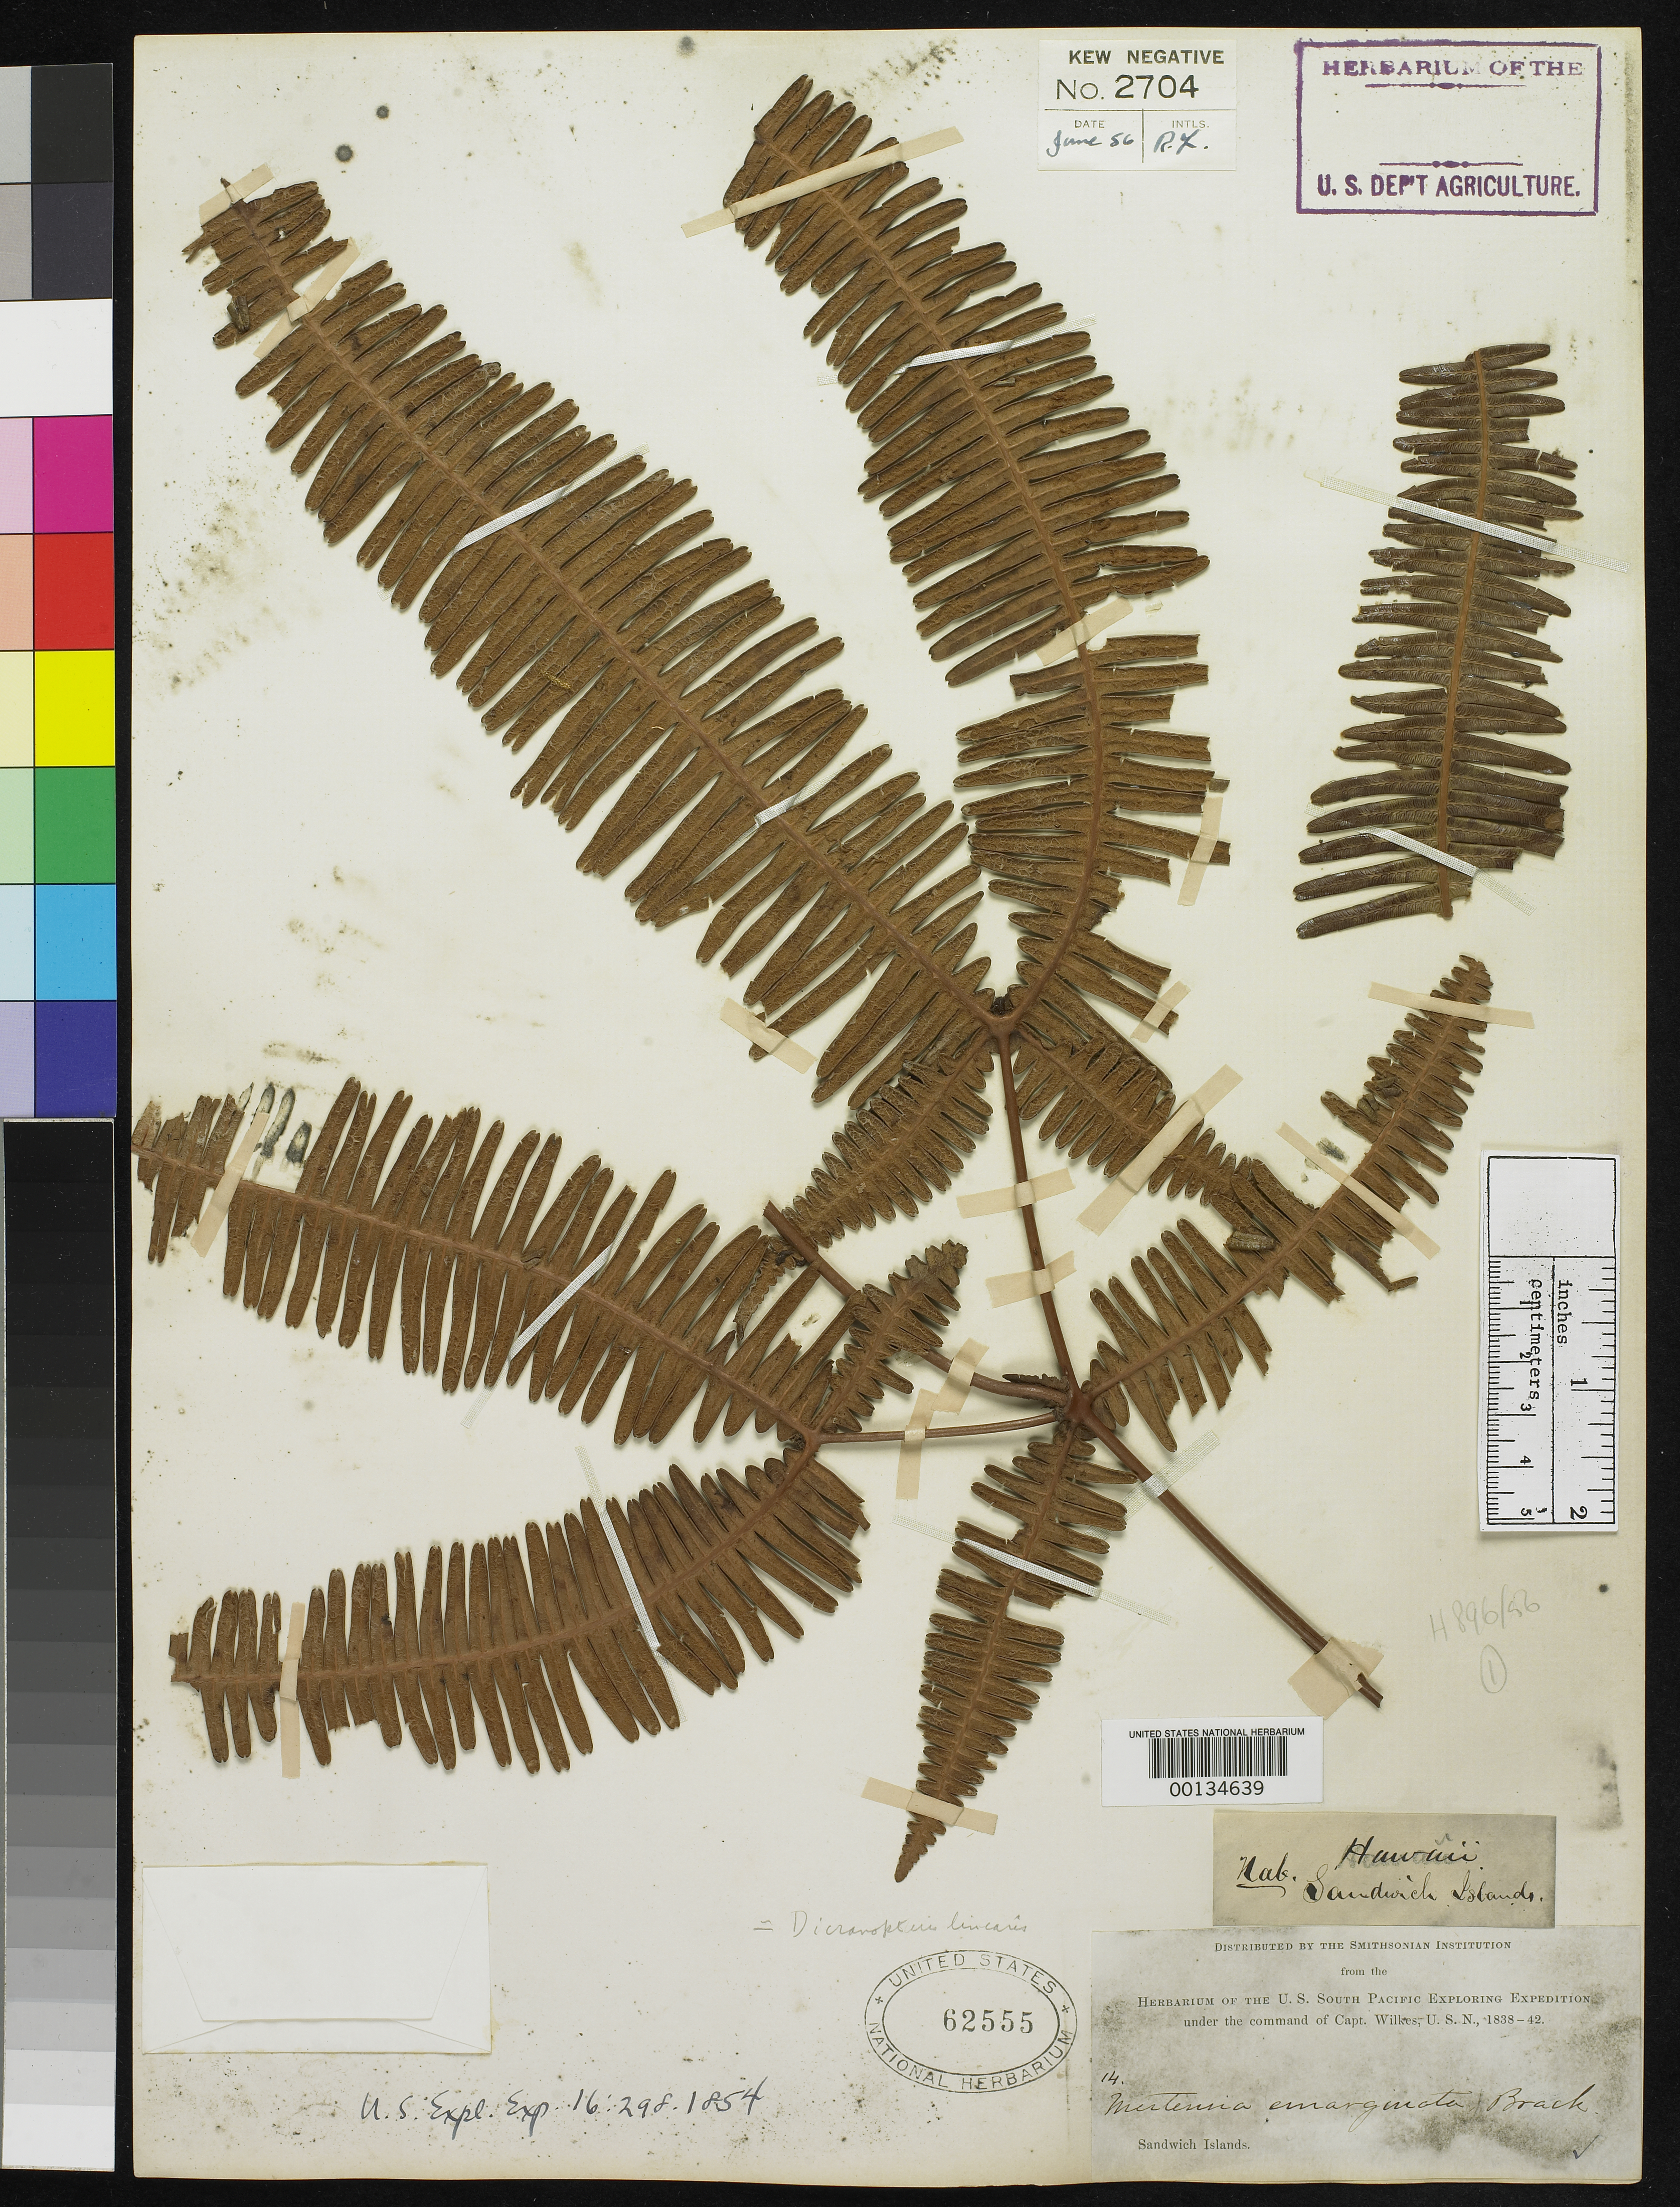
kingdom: Plantae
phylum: Tracheophyta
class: Polypodiopsida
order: Gleicheniales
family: Gleicheniaceae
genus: Mertensia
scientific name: Mertensia emarginata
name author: Brack. in Wilkes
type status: Type Collection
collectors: Wilkes Explor. Exped.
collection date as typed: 1838 to -- --- 1842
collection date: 1838/1842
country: United States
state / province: Hawaii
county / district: Maui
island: Maui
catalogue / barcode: US 62555